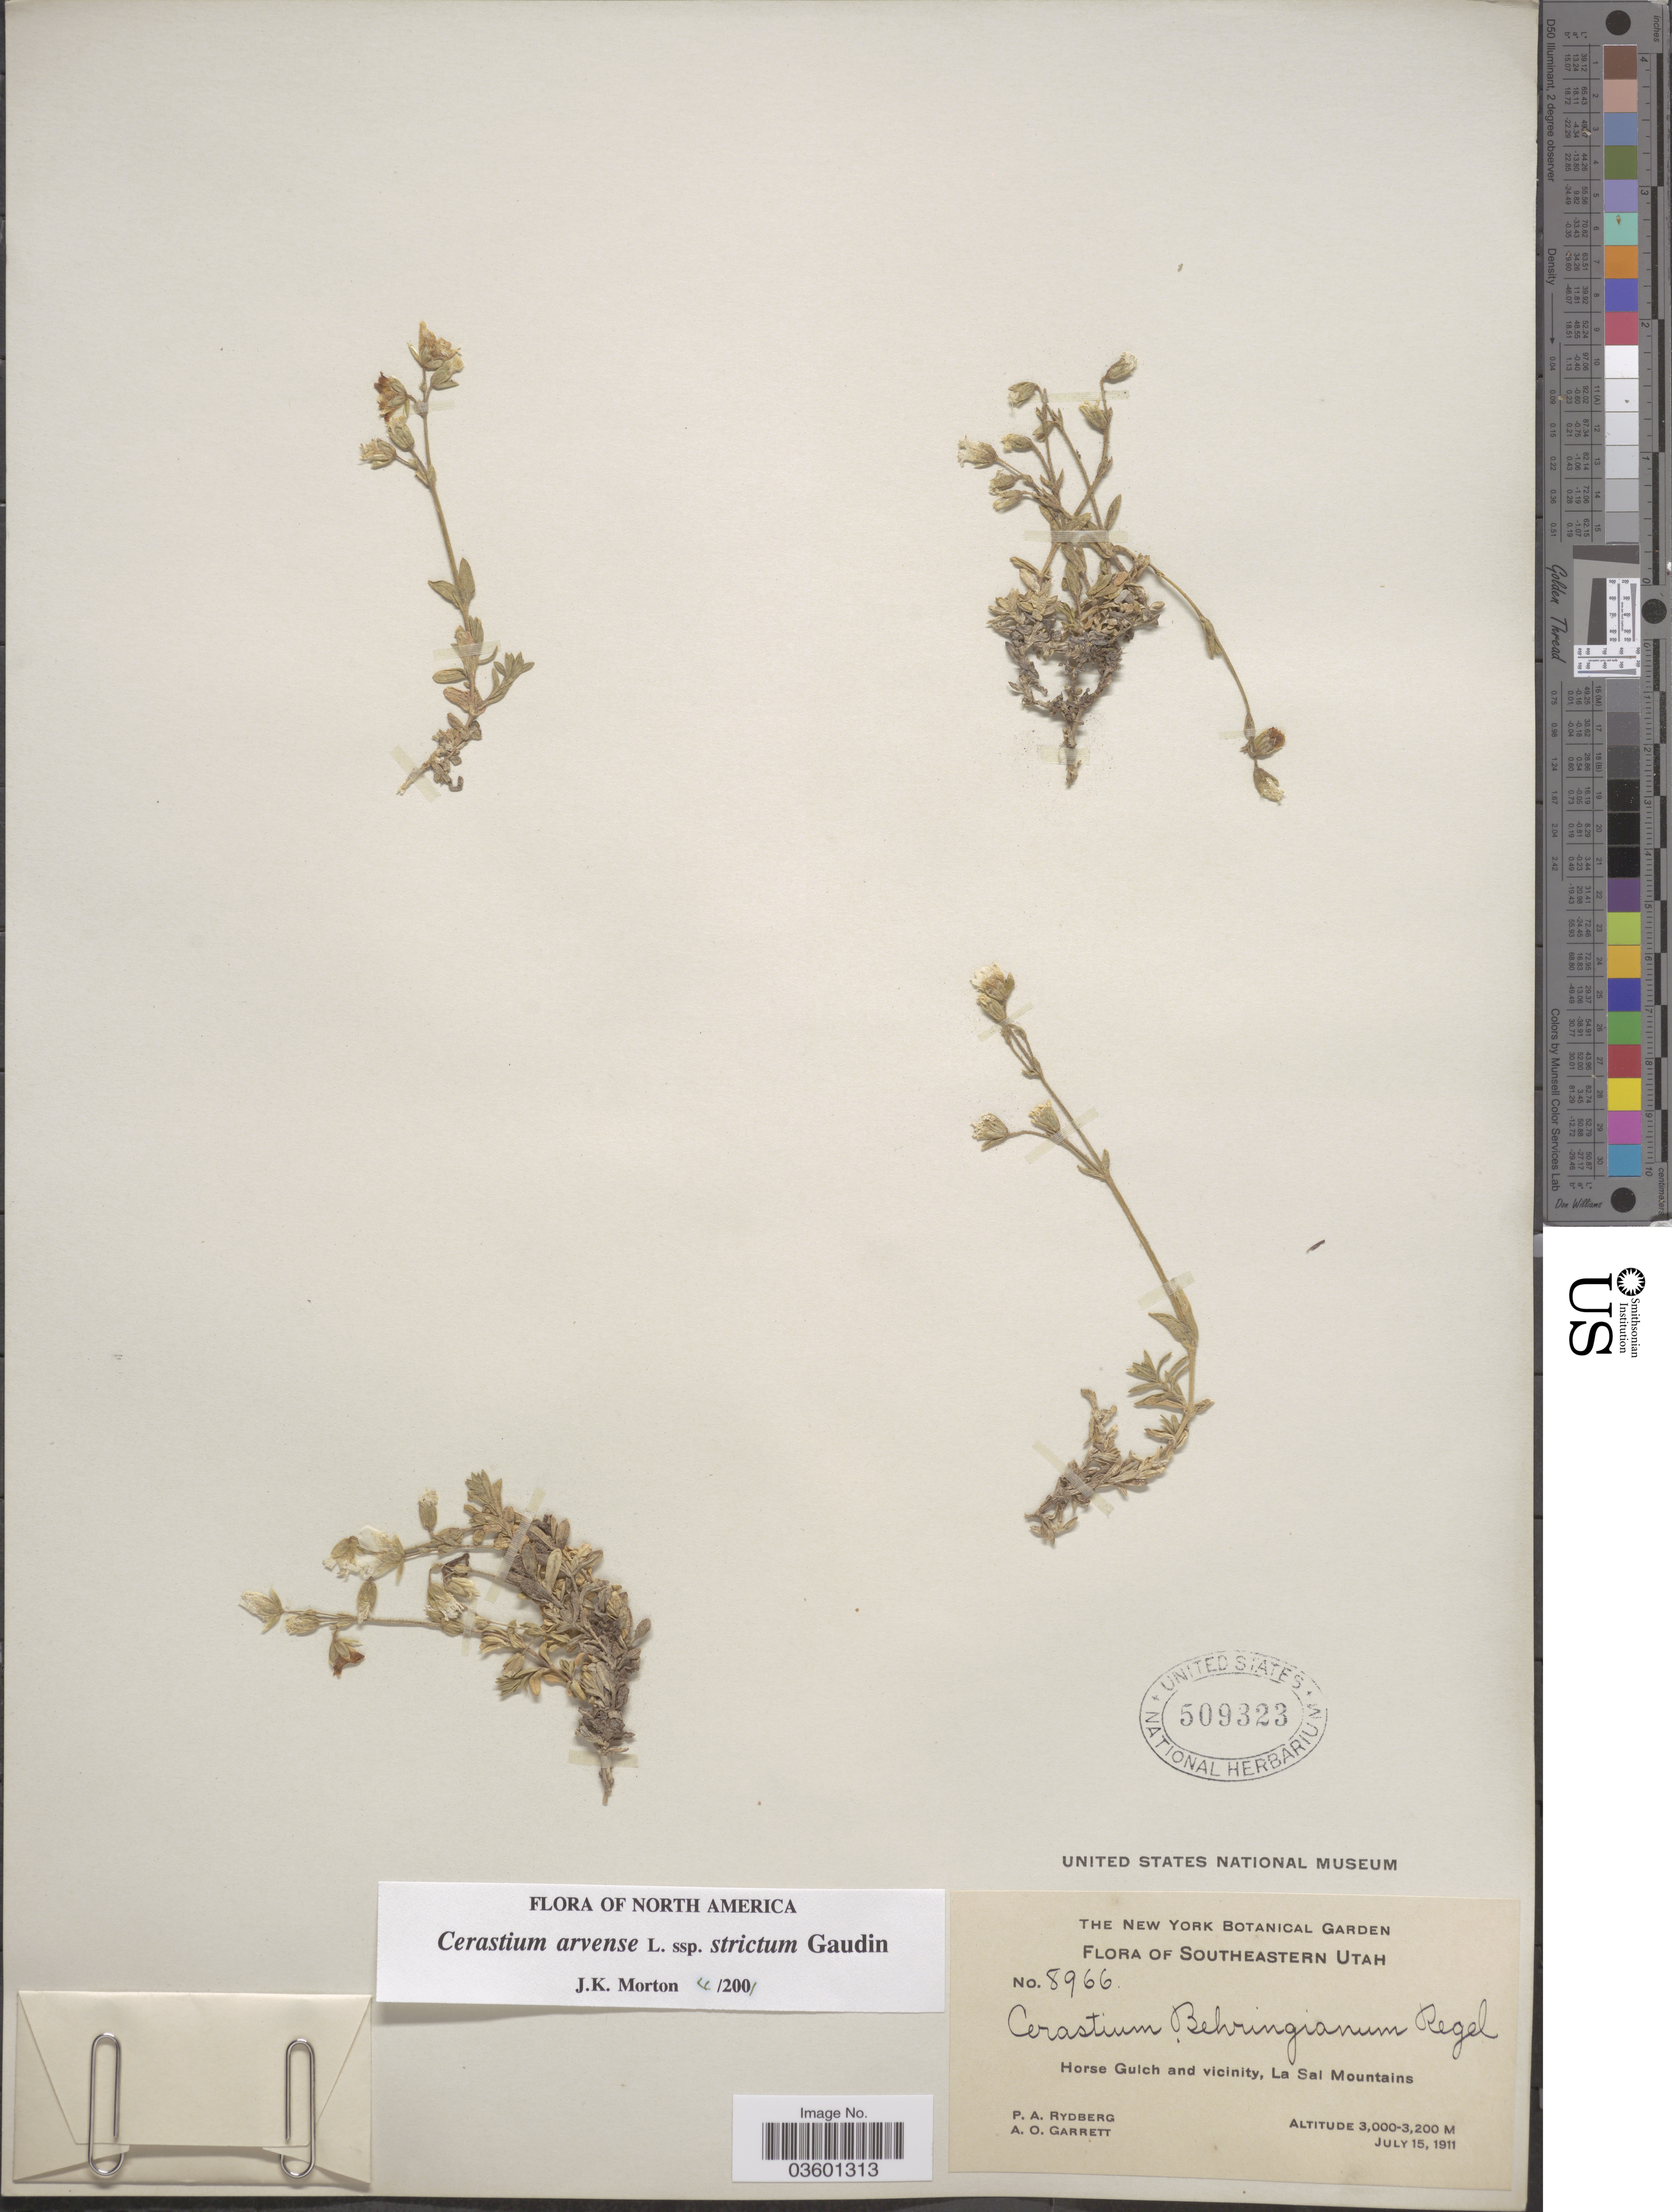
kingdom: Plantae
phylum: Tracheophyta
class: Magnoliopsida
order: Caryophyllales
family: Caryophyllaceae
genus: Cerastium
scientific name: Cerastium arvense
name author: L.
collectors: P. A. Rydberg & A. O. Garrett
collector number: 8966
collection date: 1911-07-15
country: United States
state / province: Utah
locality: Southeastern Utah. Horse Gulch and vicinity, La Sal Mountains.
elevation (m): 3000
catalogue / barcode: US 509323